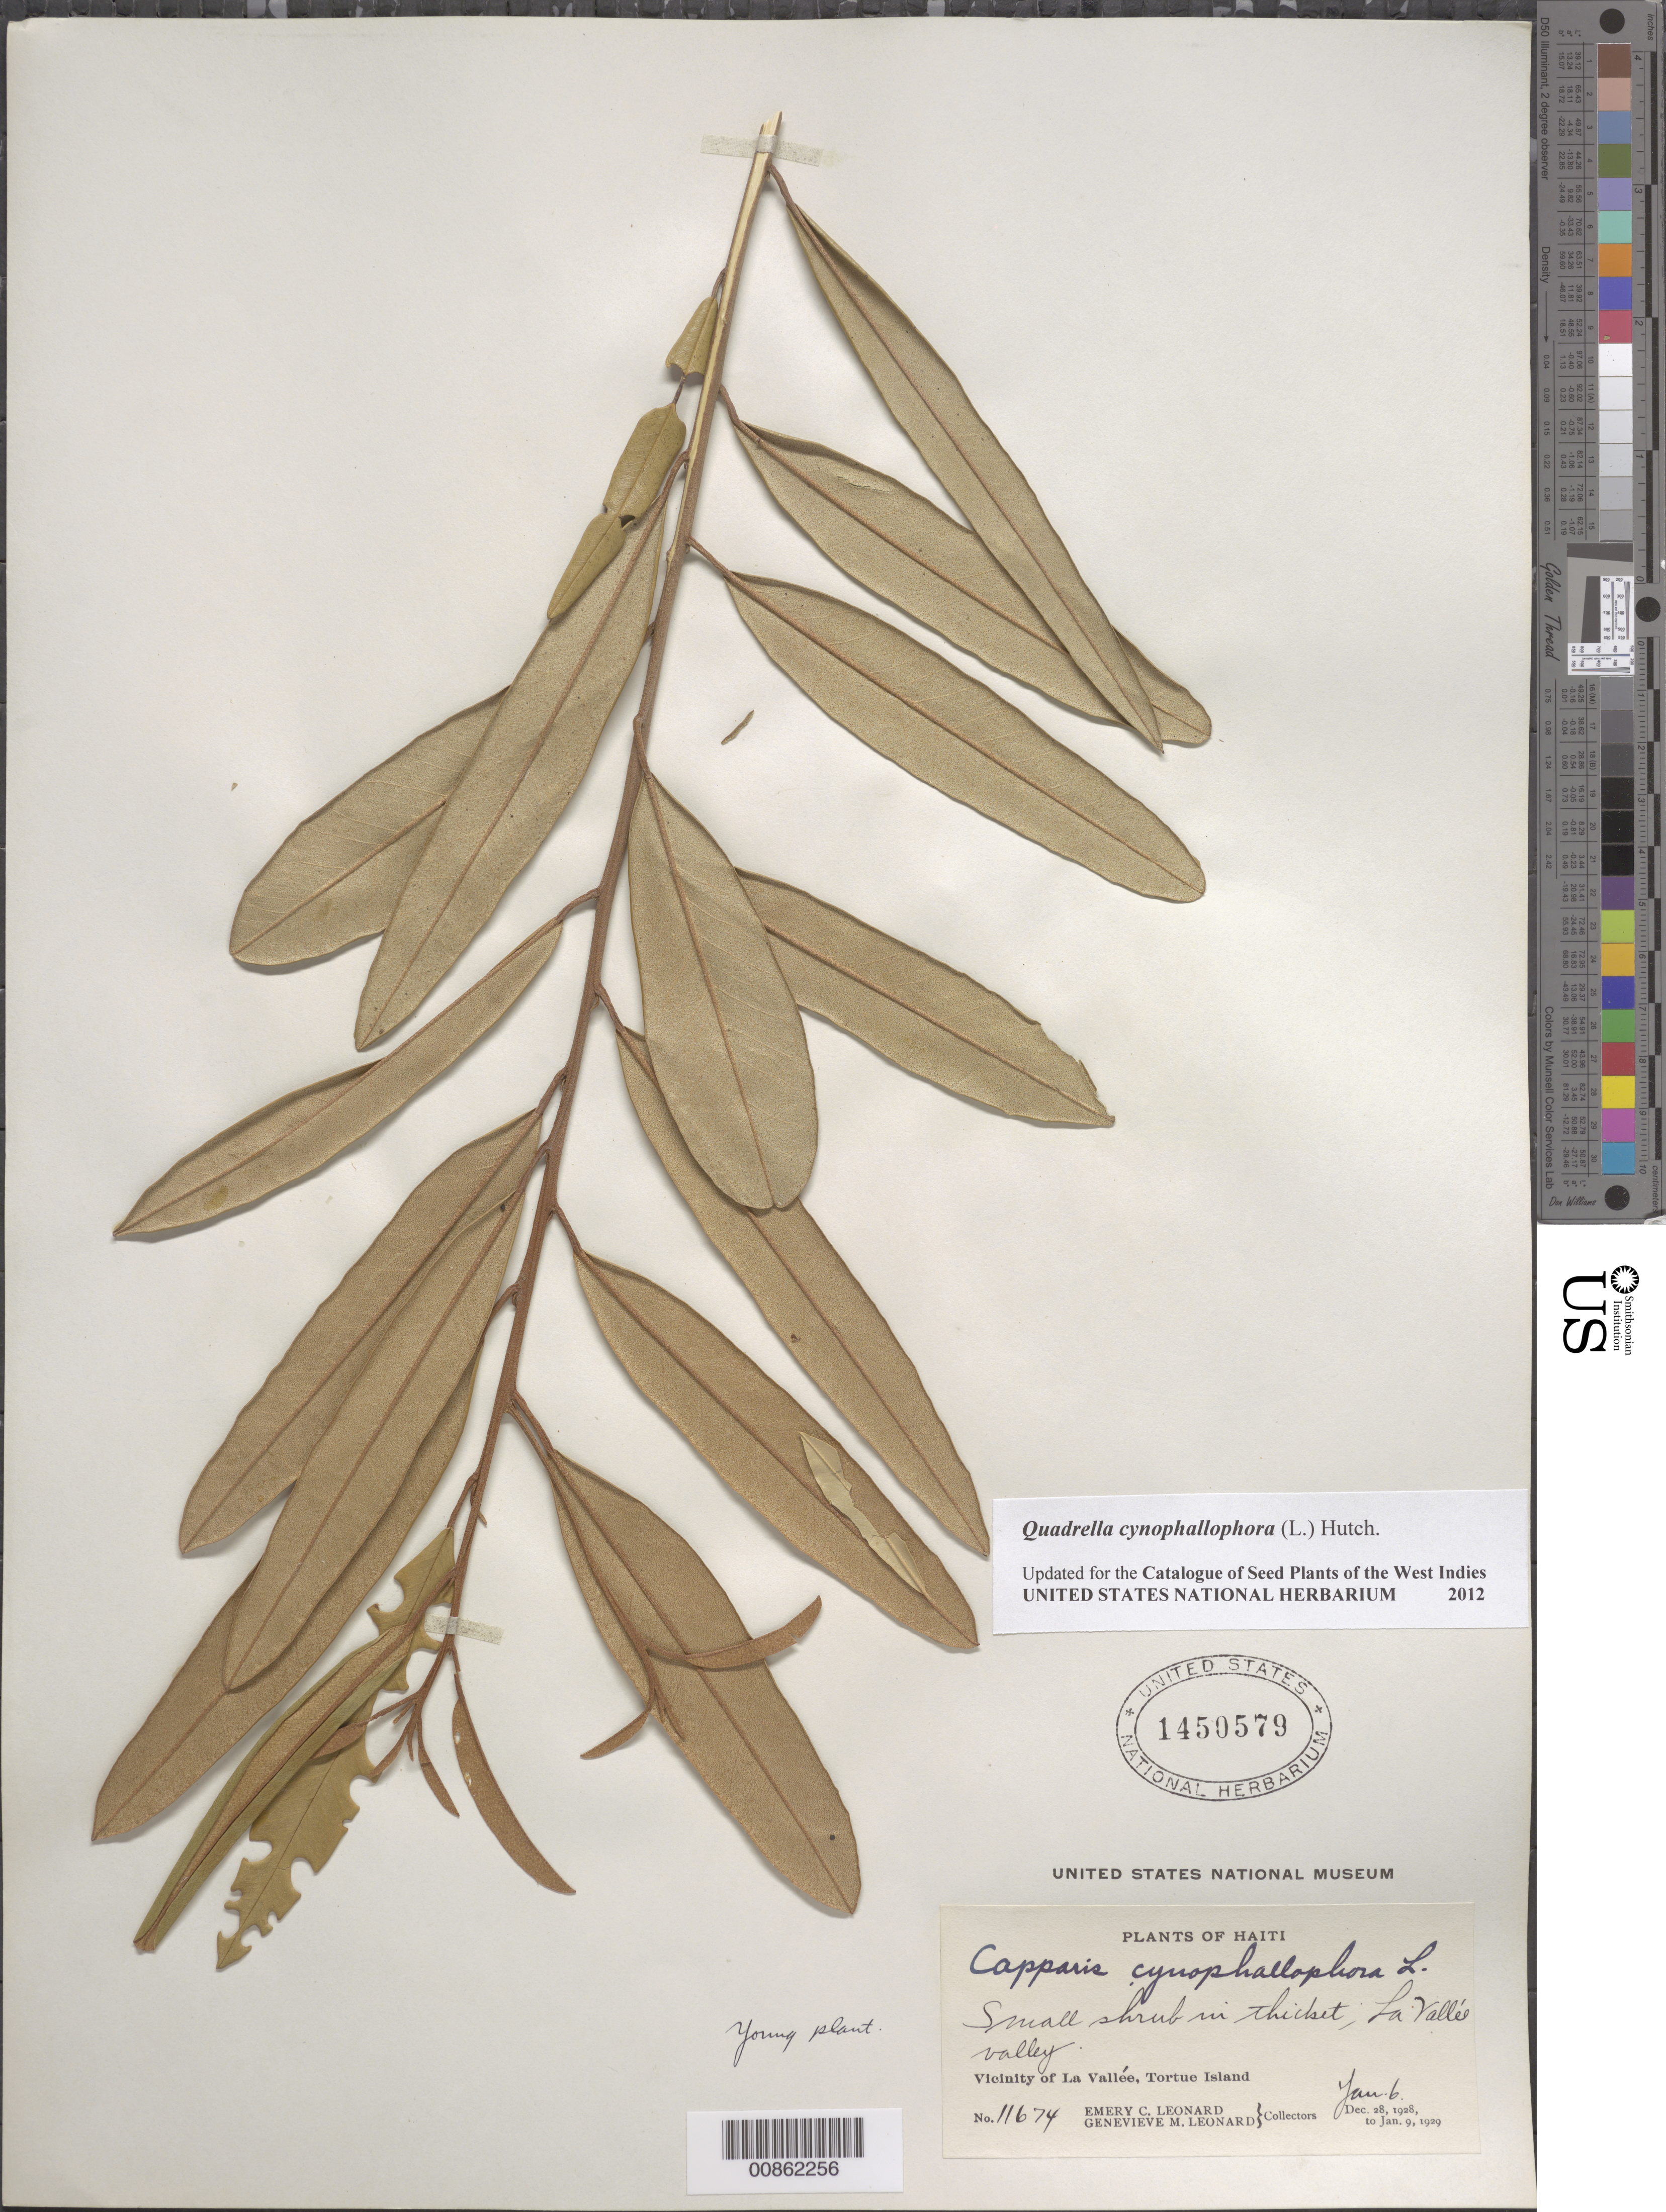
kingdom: Plantae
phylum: Tracheophyta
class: Magnoliopsida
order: Brassicales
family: Capparaceae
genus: Quadrella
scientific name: Quadrella cynophallophora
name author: (L.) Hutch.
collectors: E. C. Leonard & G. M. Leonard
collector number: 11674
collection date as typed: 06 Jan 1929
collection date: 1929-01-06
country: Haiti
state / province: Nord-Óuest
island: Île de la Tortue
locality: Vicinity of La Vallée, Tortue Island. La Vallée Valley.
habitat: In thicket.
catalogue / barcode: US 1450579